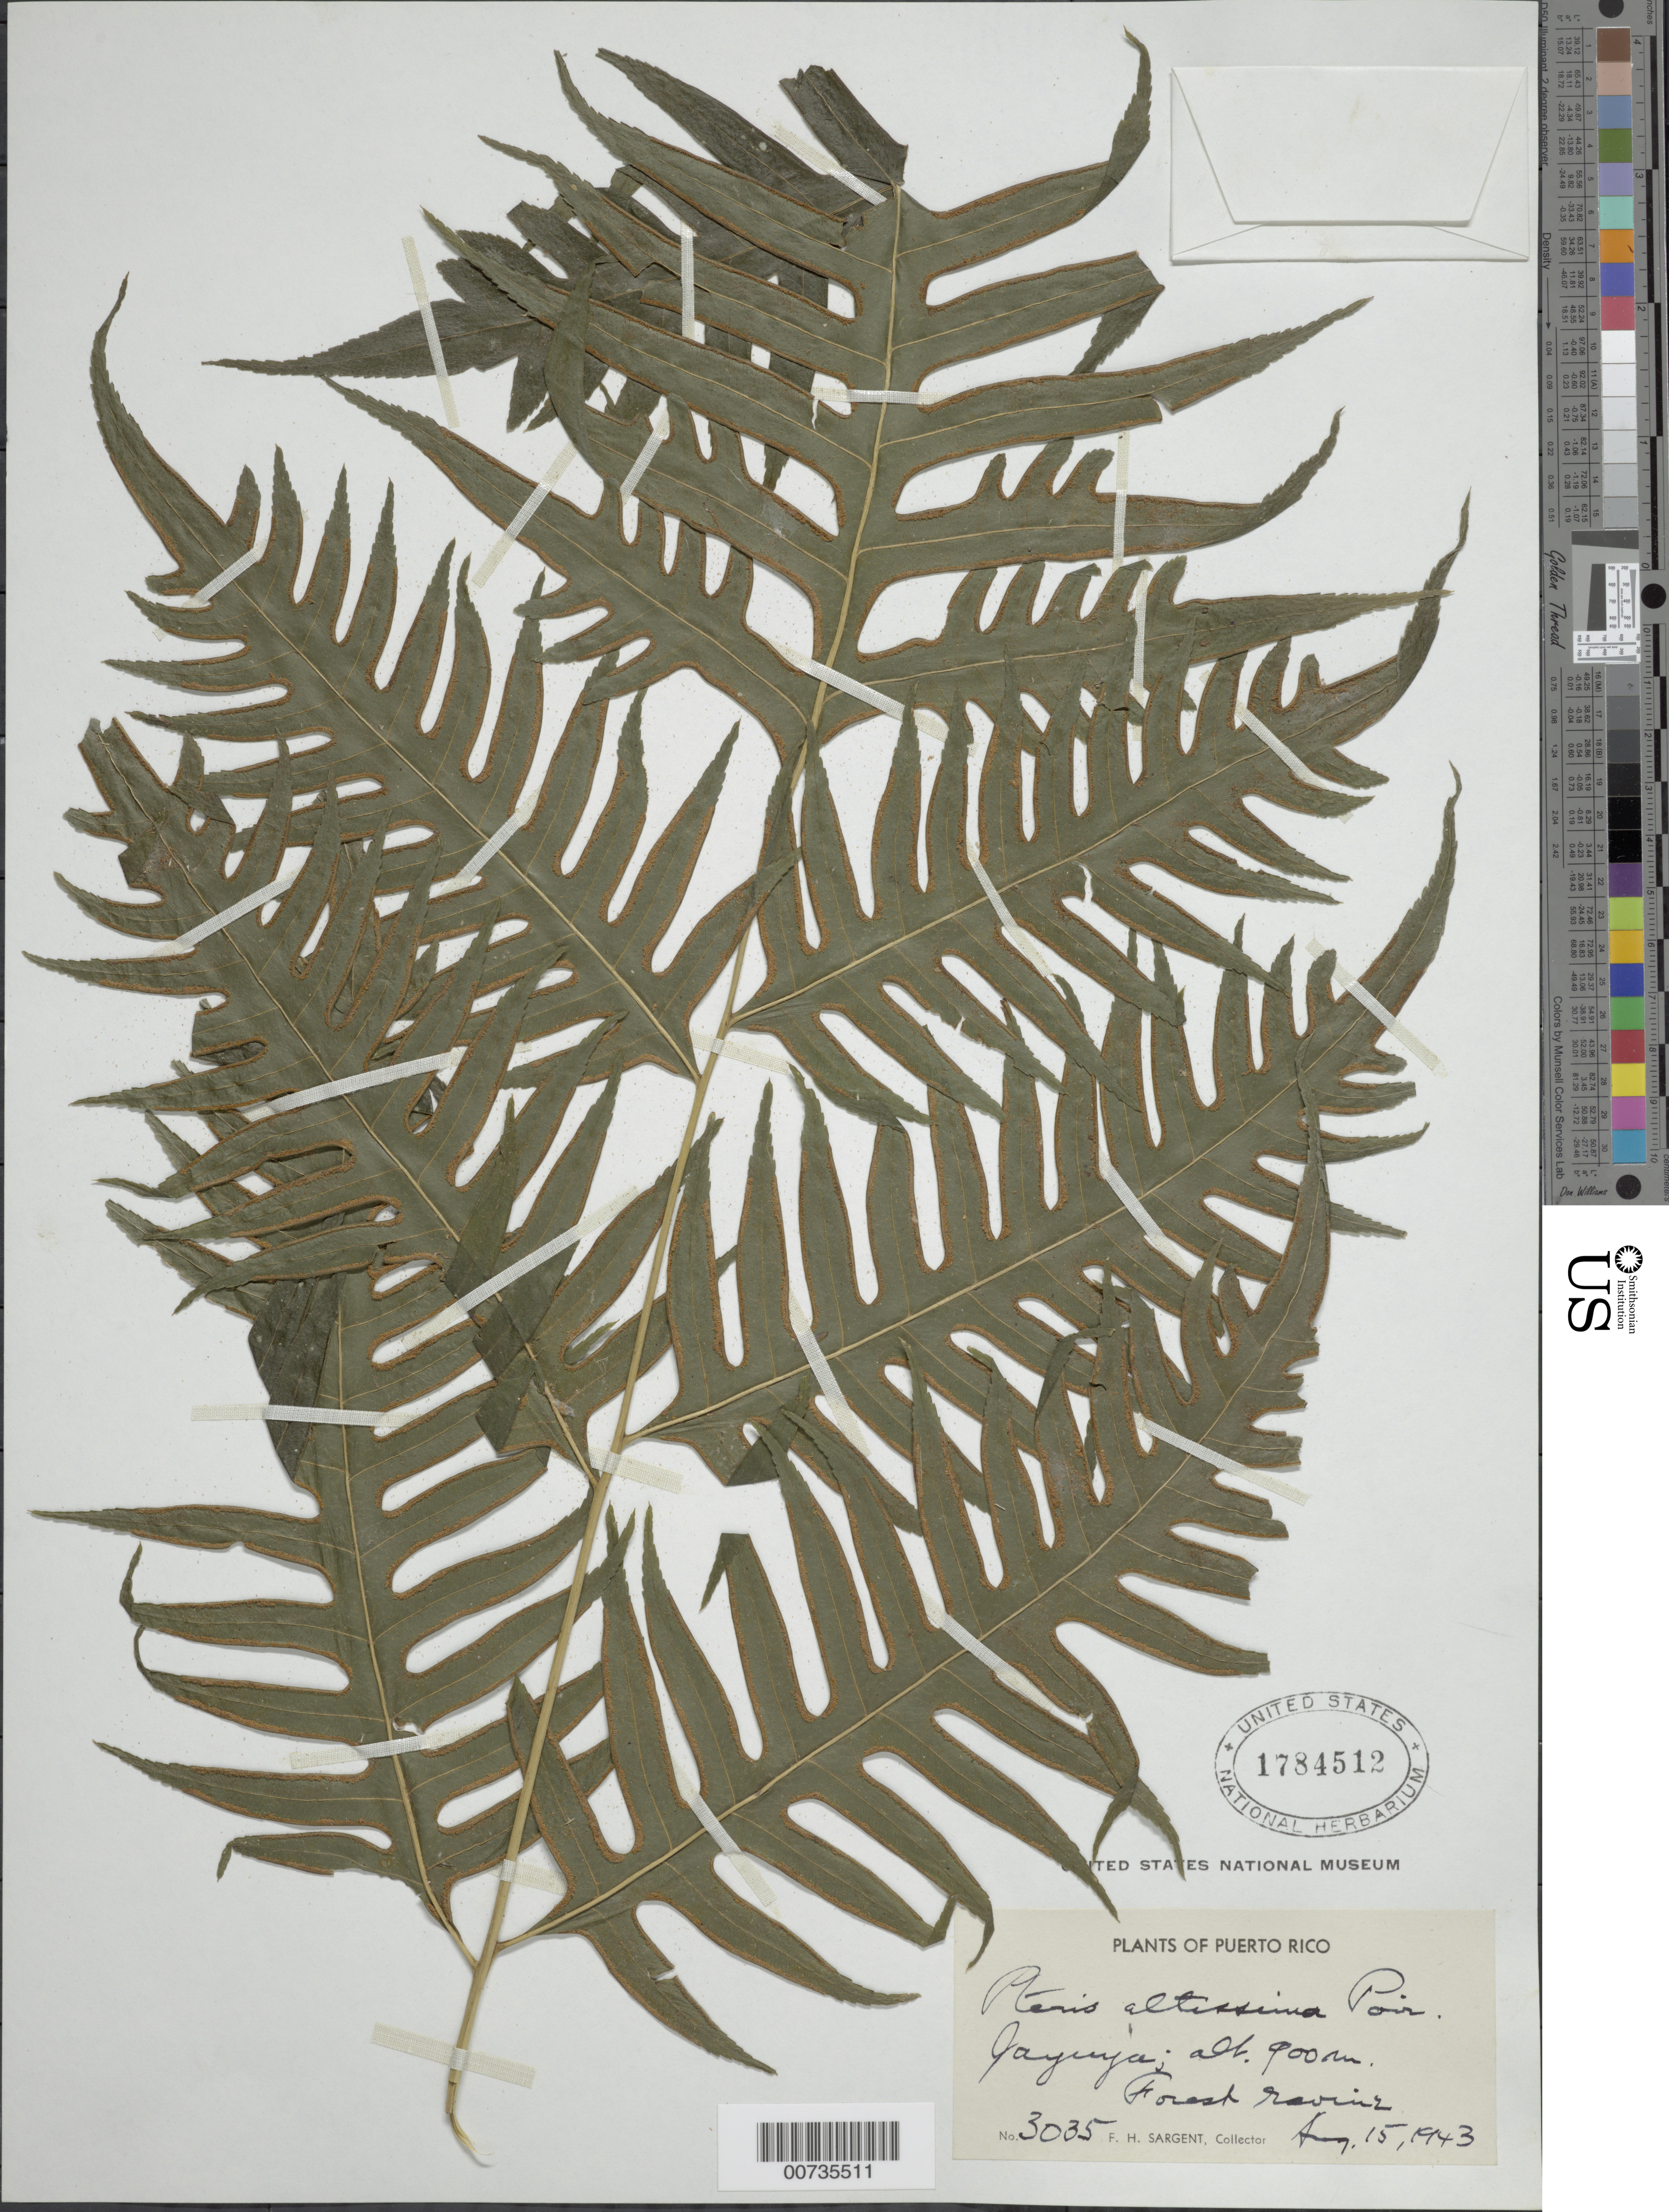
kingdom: Plantae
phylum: Tracheophyta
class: Polypodiopsida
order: Polypodiales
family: Pteridaceae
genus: Pteris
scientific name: Pteris altissima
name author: Poir.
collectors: F. H. Sargent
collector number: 3035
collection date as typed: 15 Aug 1943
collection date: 1943-08-15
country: Puerto Rico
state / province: Jayuya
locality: Jayuya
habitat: Forest ravine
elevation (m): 900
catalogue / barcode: US 1784512